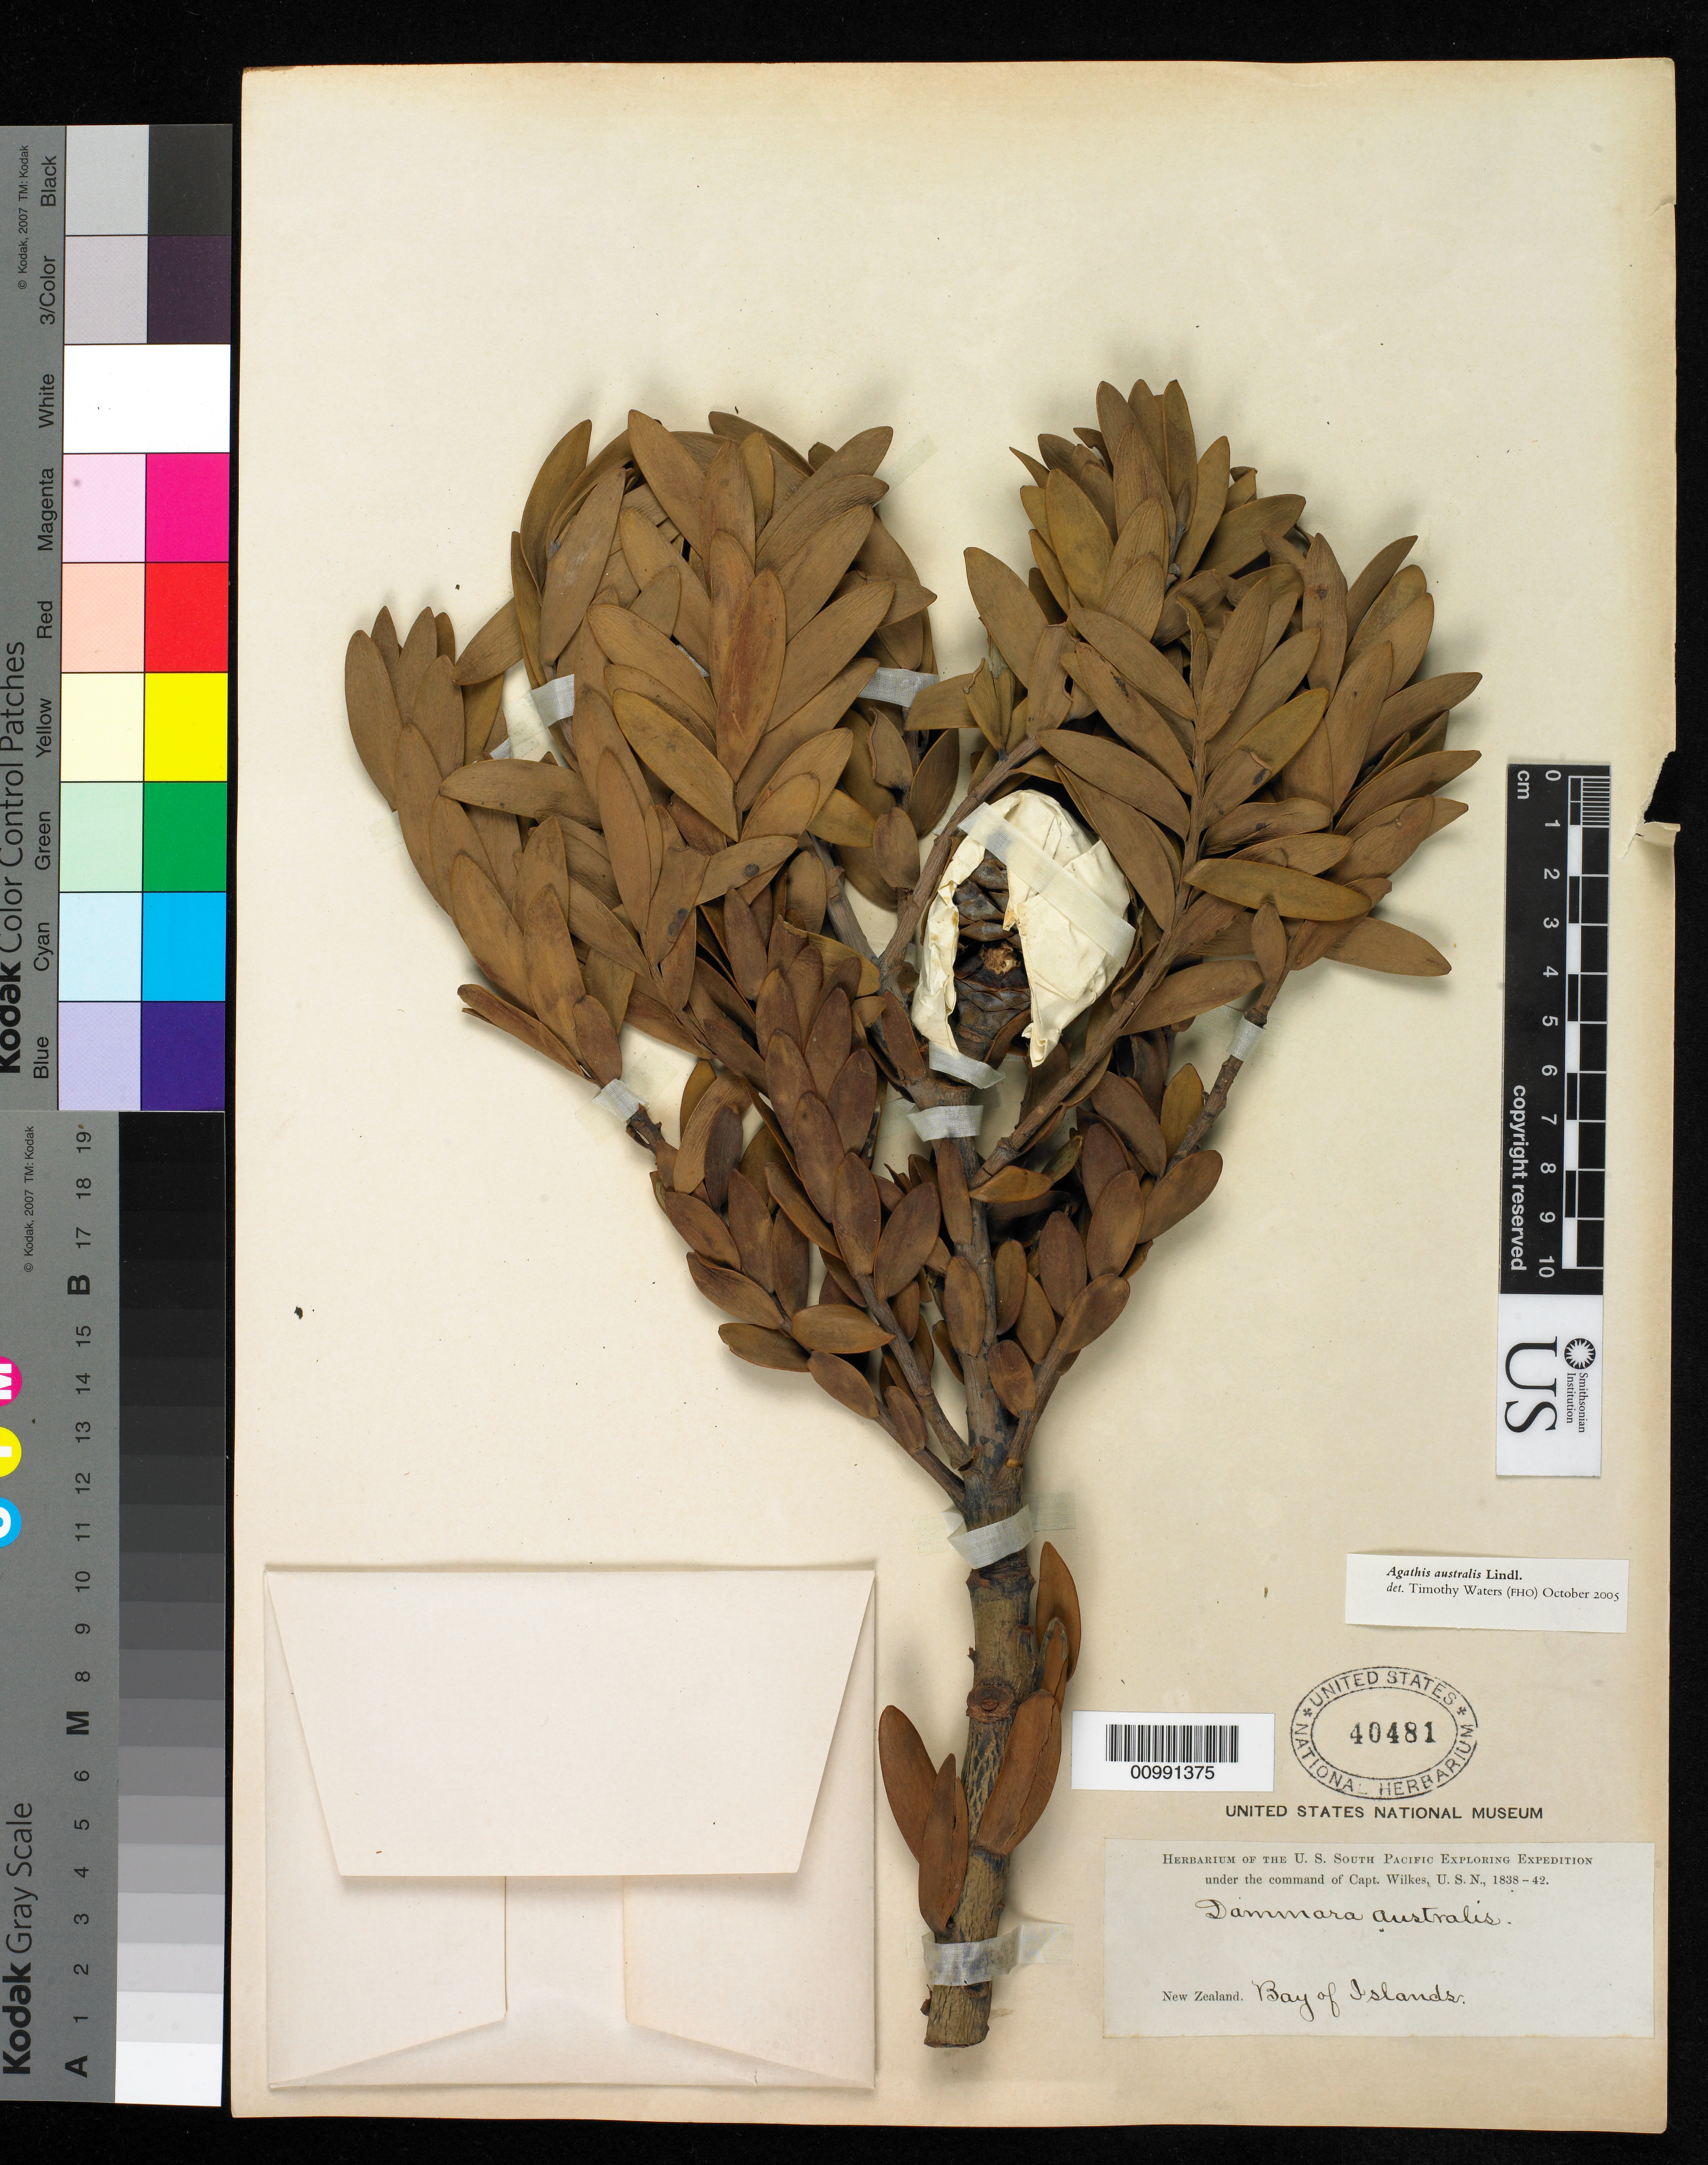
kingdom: Plantae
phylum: Tracheophyta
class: Pinopsida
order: Pinales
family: Araucariaceae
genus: Agathis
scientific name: Agathis australis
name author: (D. Don) Lindl.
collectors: Wilkes Explor. Exped.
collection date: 1838/1842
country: New Zealand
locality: Bay of Islands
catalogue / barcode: US 40481